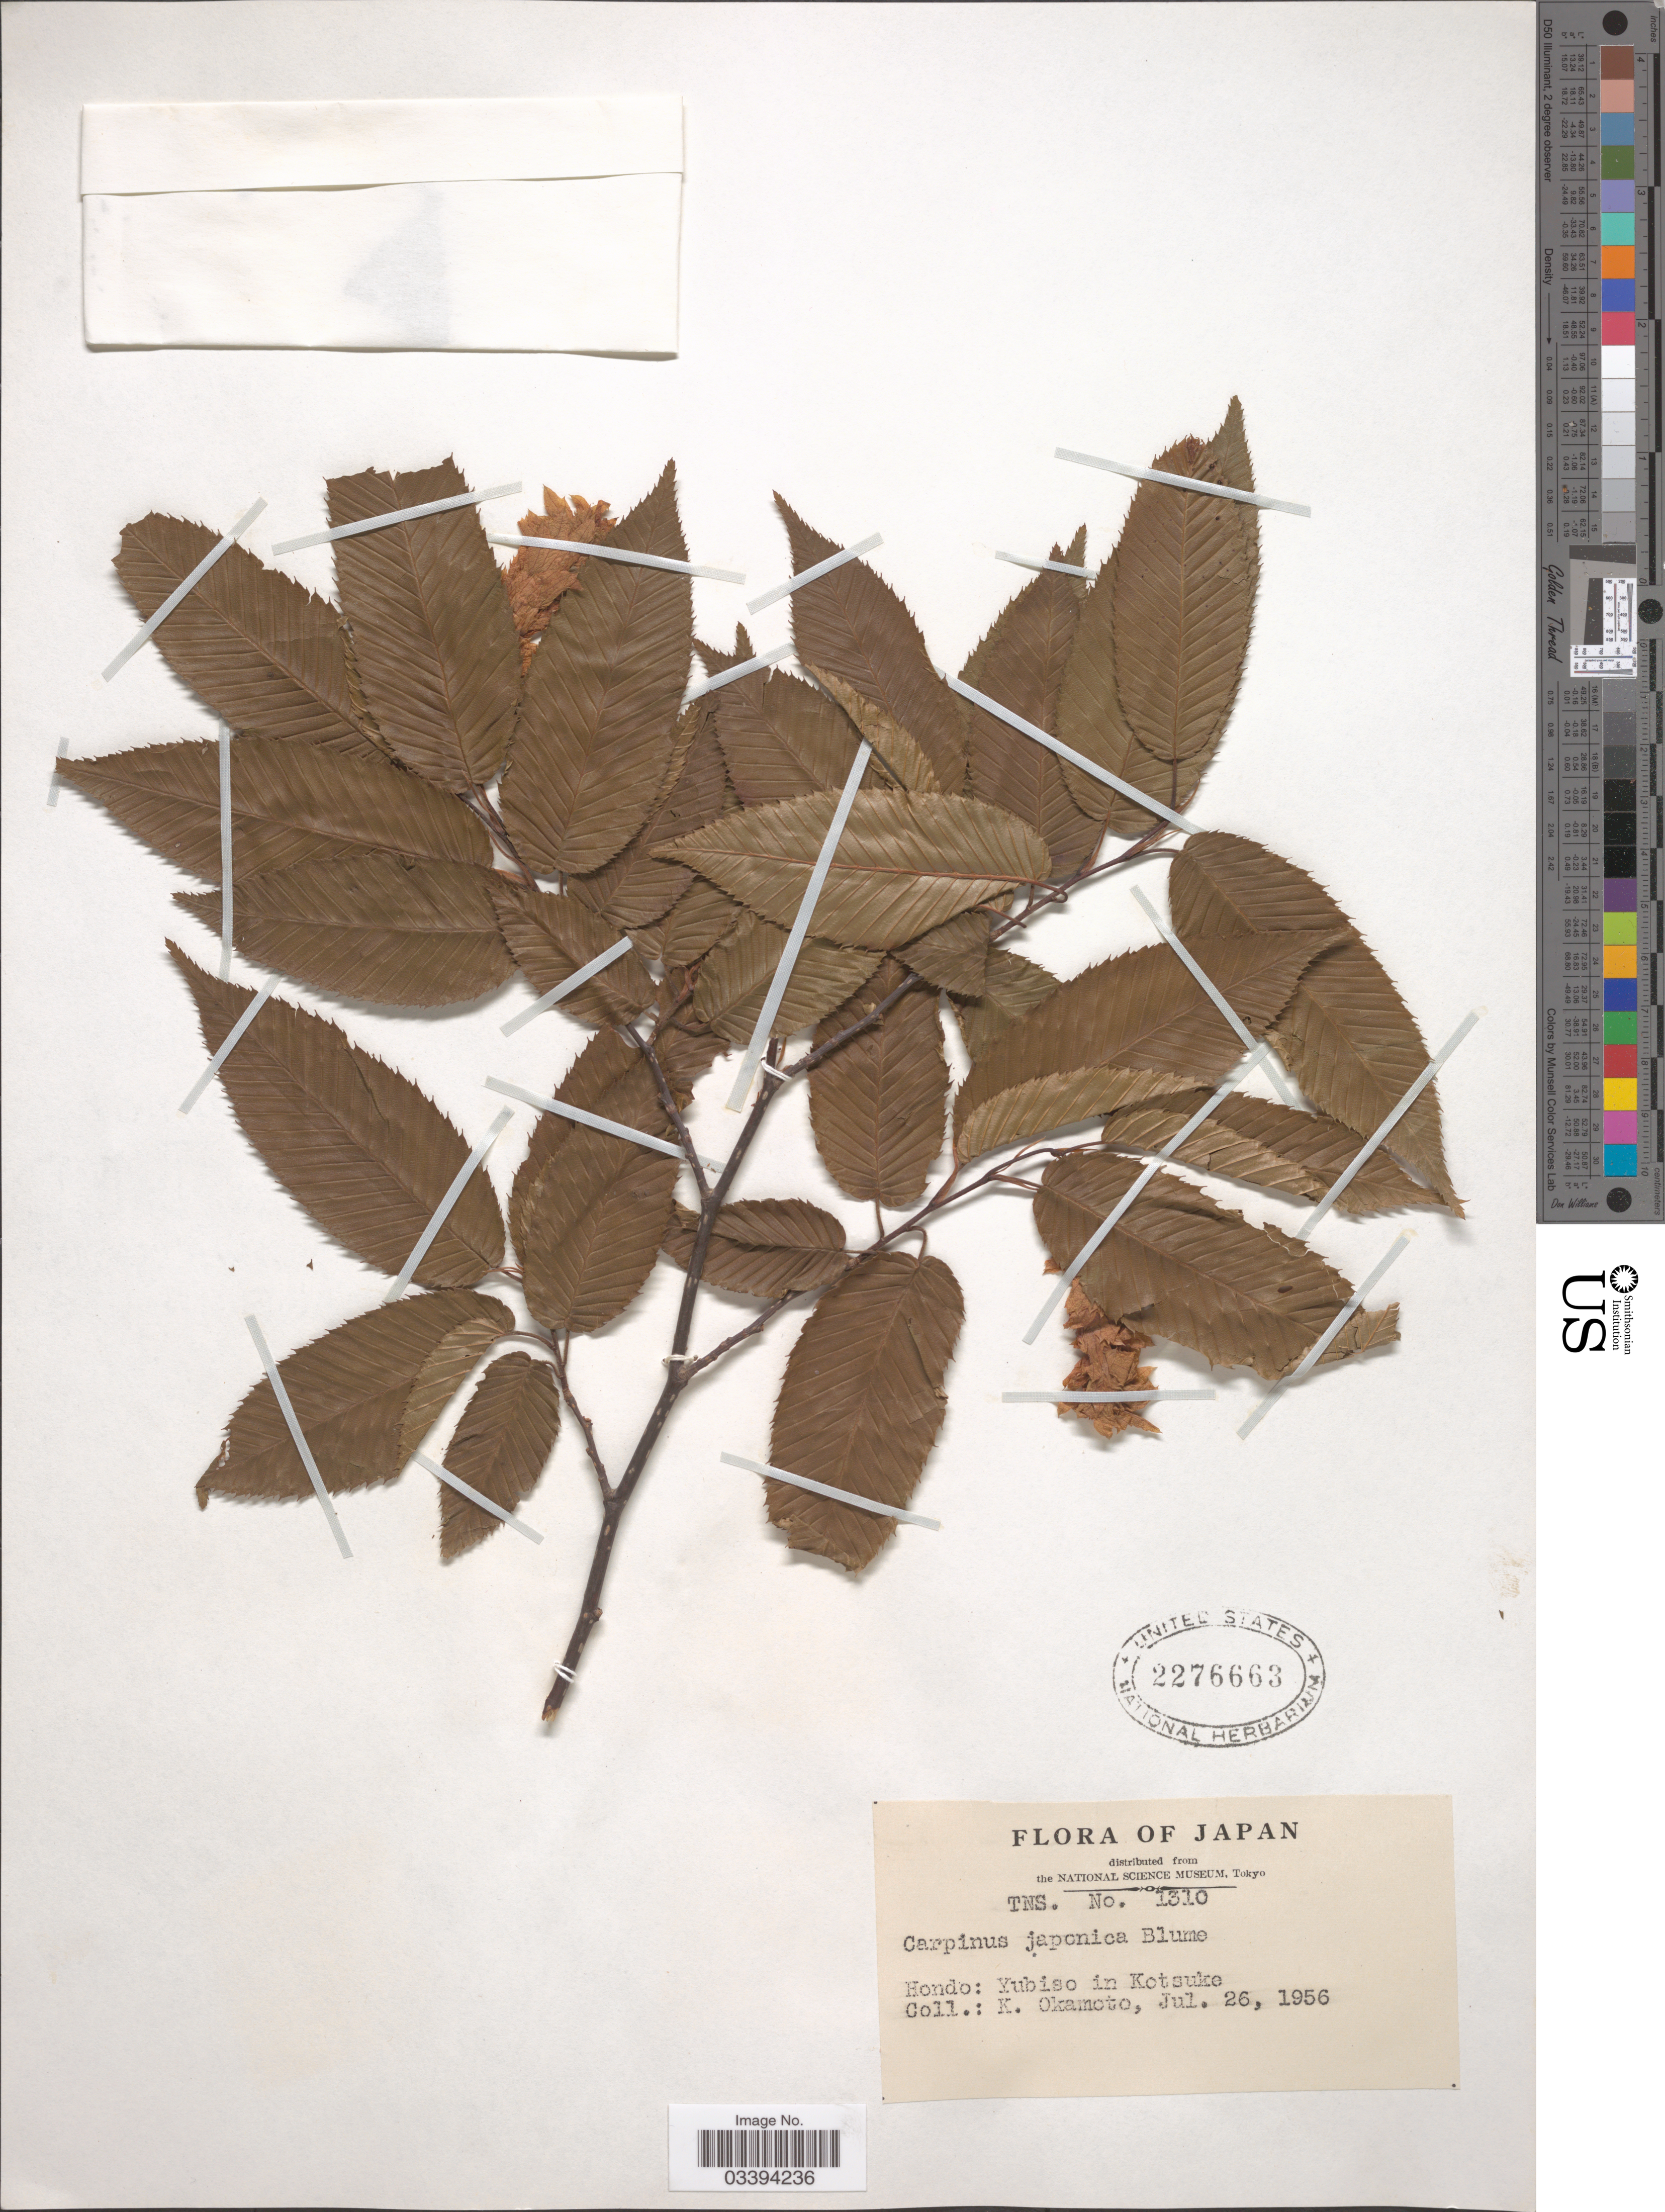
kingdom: Plantae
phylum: Tracheophyta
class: Magnoliopsida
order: Fagales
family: Betulaceae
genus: Carpinus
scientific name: Carpinus japonica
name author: Blume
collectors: K. Okamoto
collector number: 1310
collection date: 1956-07-26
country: Japan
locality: Hondo: Yubiso in Kotsuke.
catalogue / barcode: US 2276663